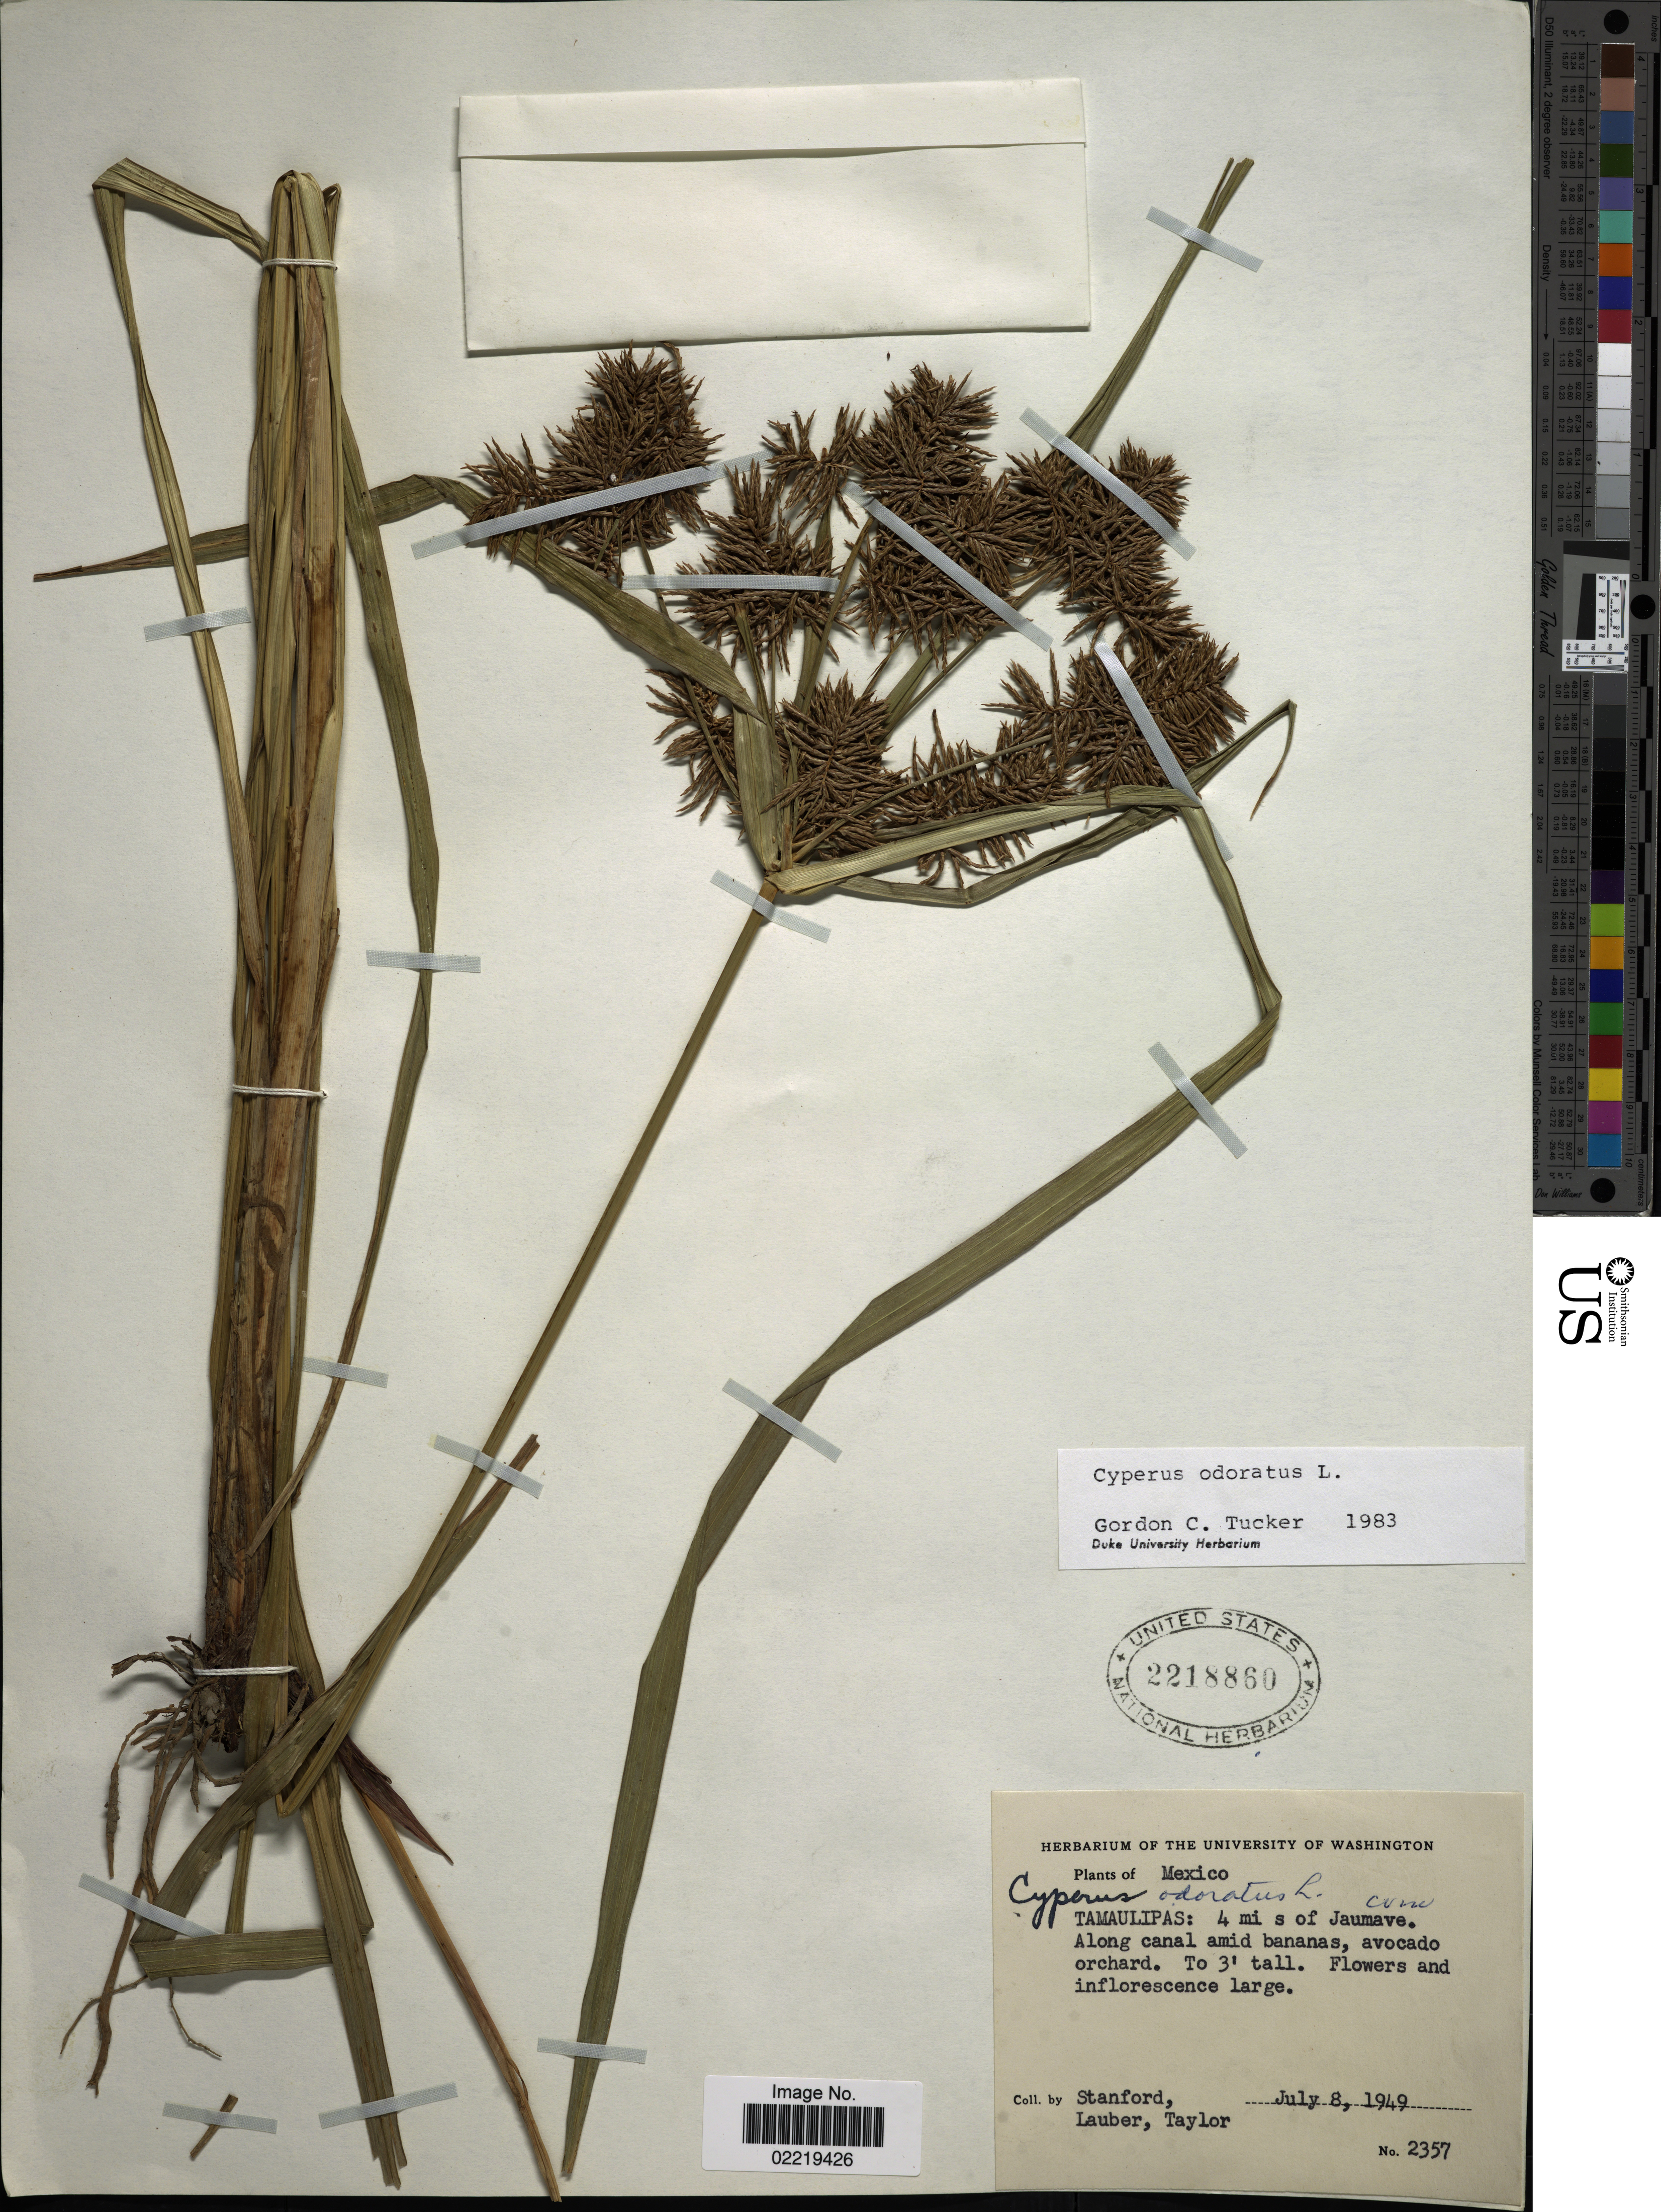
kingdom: Plantae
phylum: Tracheophyta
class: Liliopsida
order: Poales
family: Cyperaceae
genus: Cyperus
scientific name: Cyperus odoratus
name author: L.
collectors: -. Stanford, Lauber, -- & -- Taylor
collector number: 2357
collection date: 1949-07-08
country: Mexico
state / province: Tamaulipas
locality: Tamaulipas: 4 mi s of Jaumave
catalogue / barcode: US 2218860